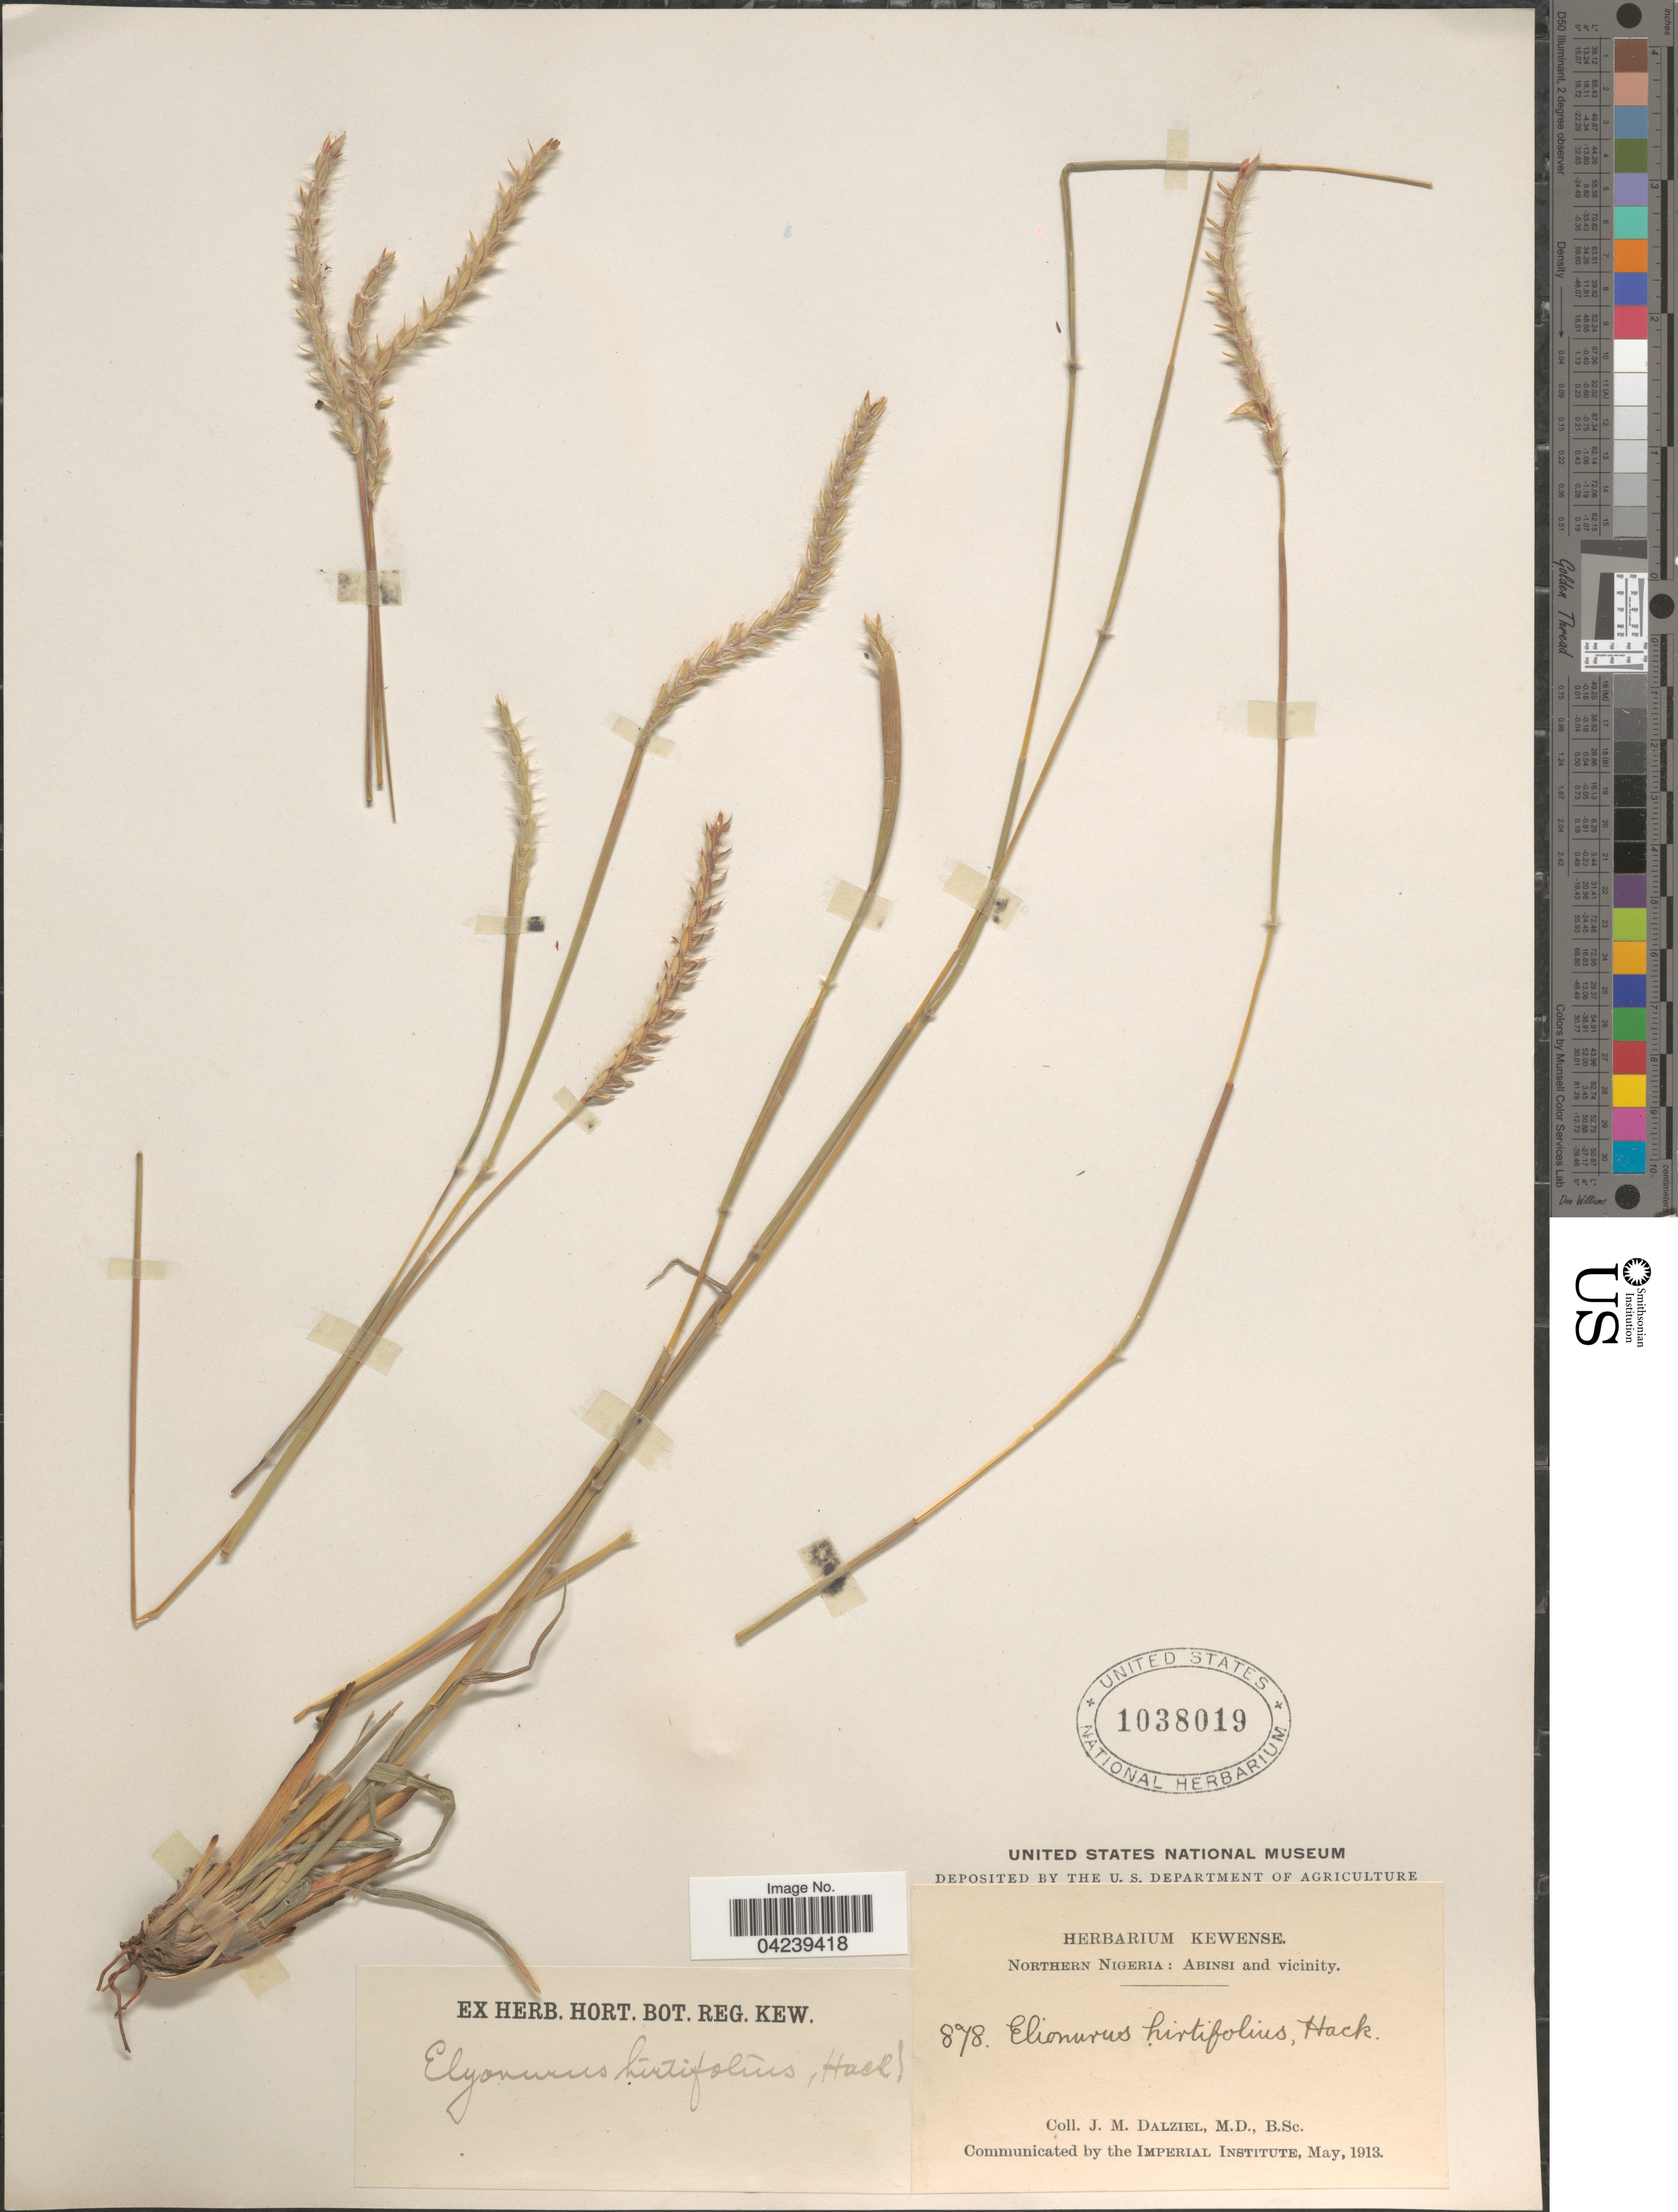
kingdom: Plantae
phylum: Tracheophyta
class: Liliopsida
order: Poales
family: Poaceae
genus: Elionurus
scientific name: Elionurus hirtifolius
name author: Hack.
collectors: J. Dalziel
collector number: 878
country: Nigeria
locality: Northern Nigeria: Abinsi and vicinity.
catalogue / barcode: US 1038019